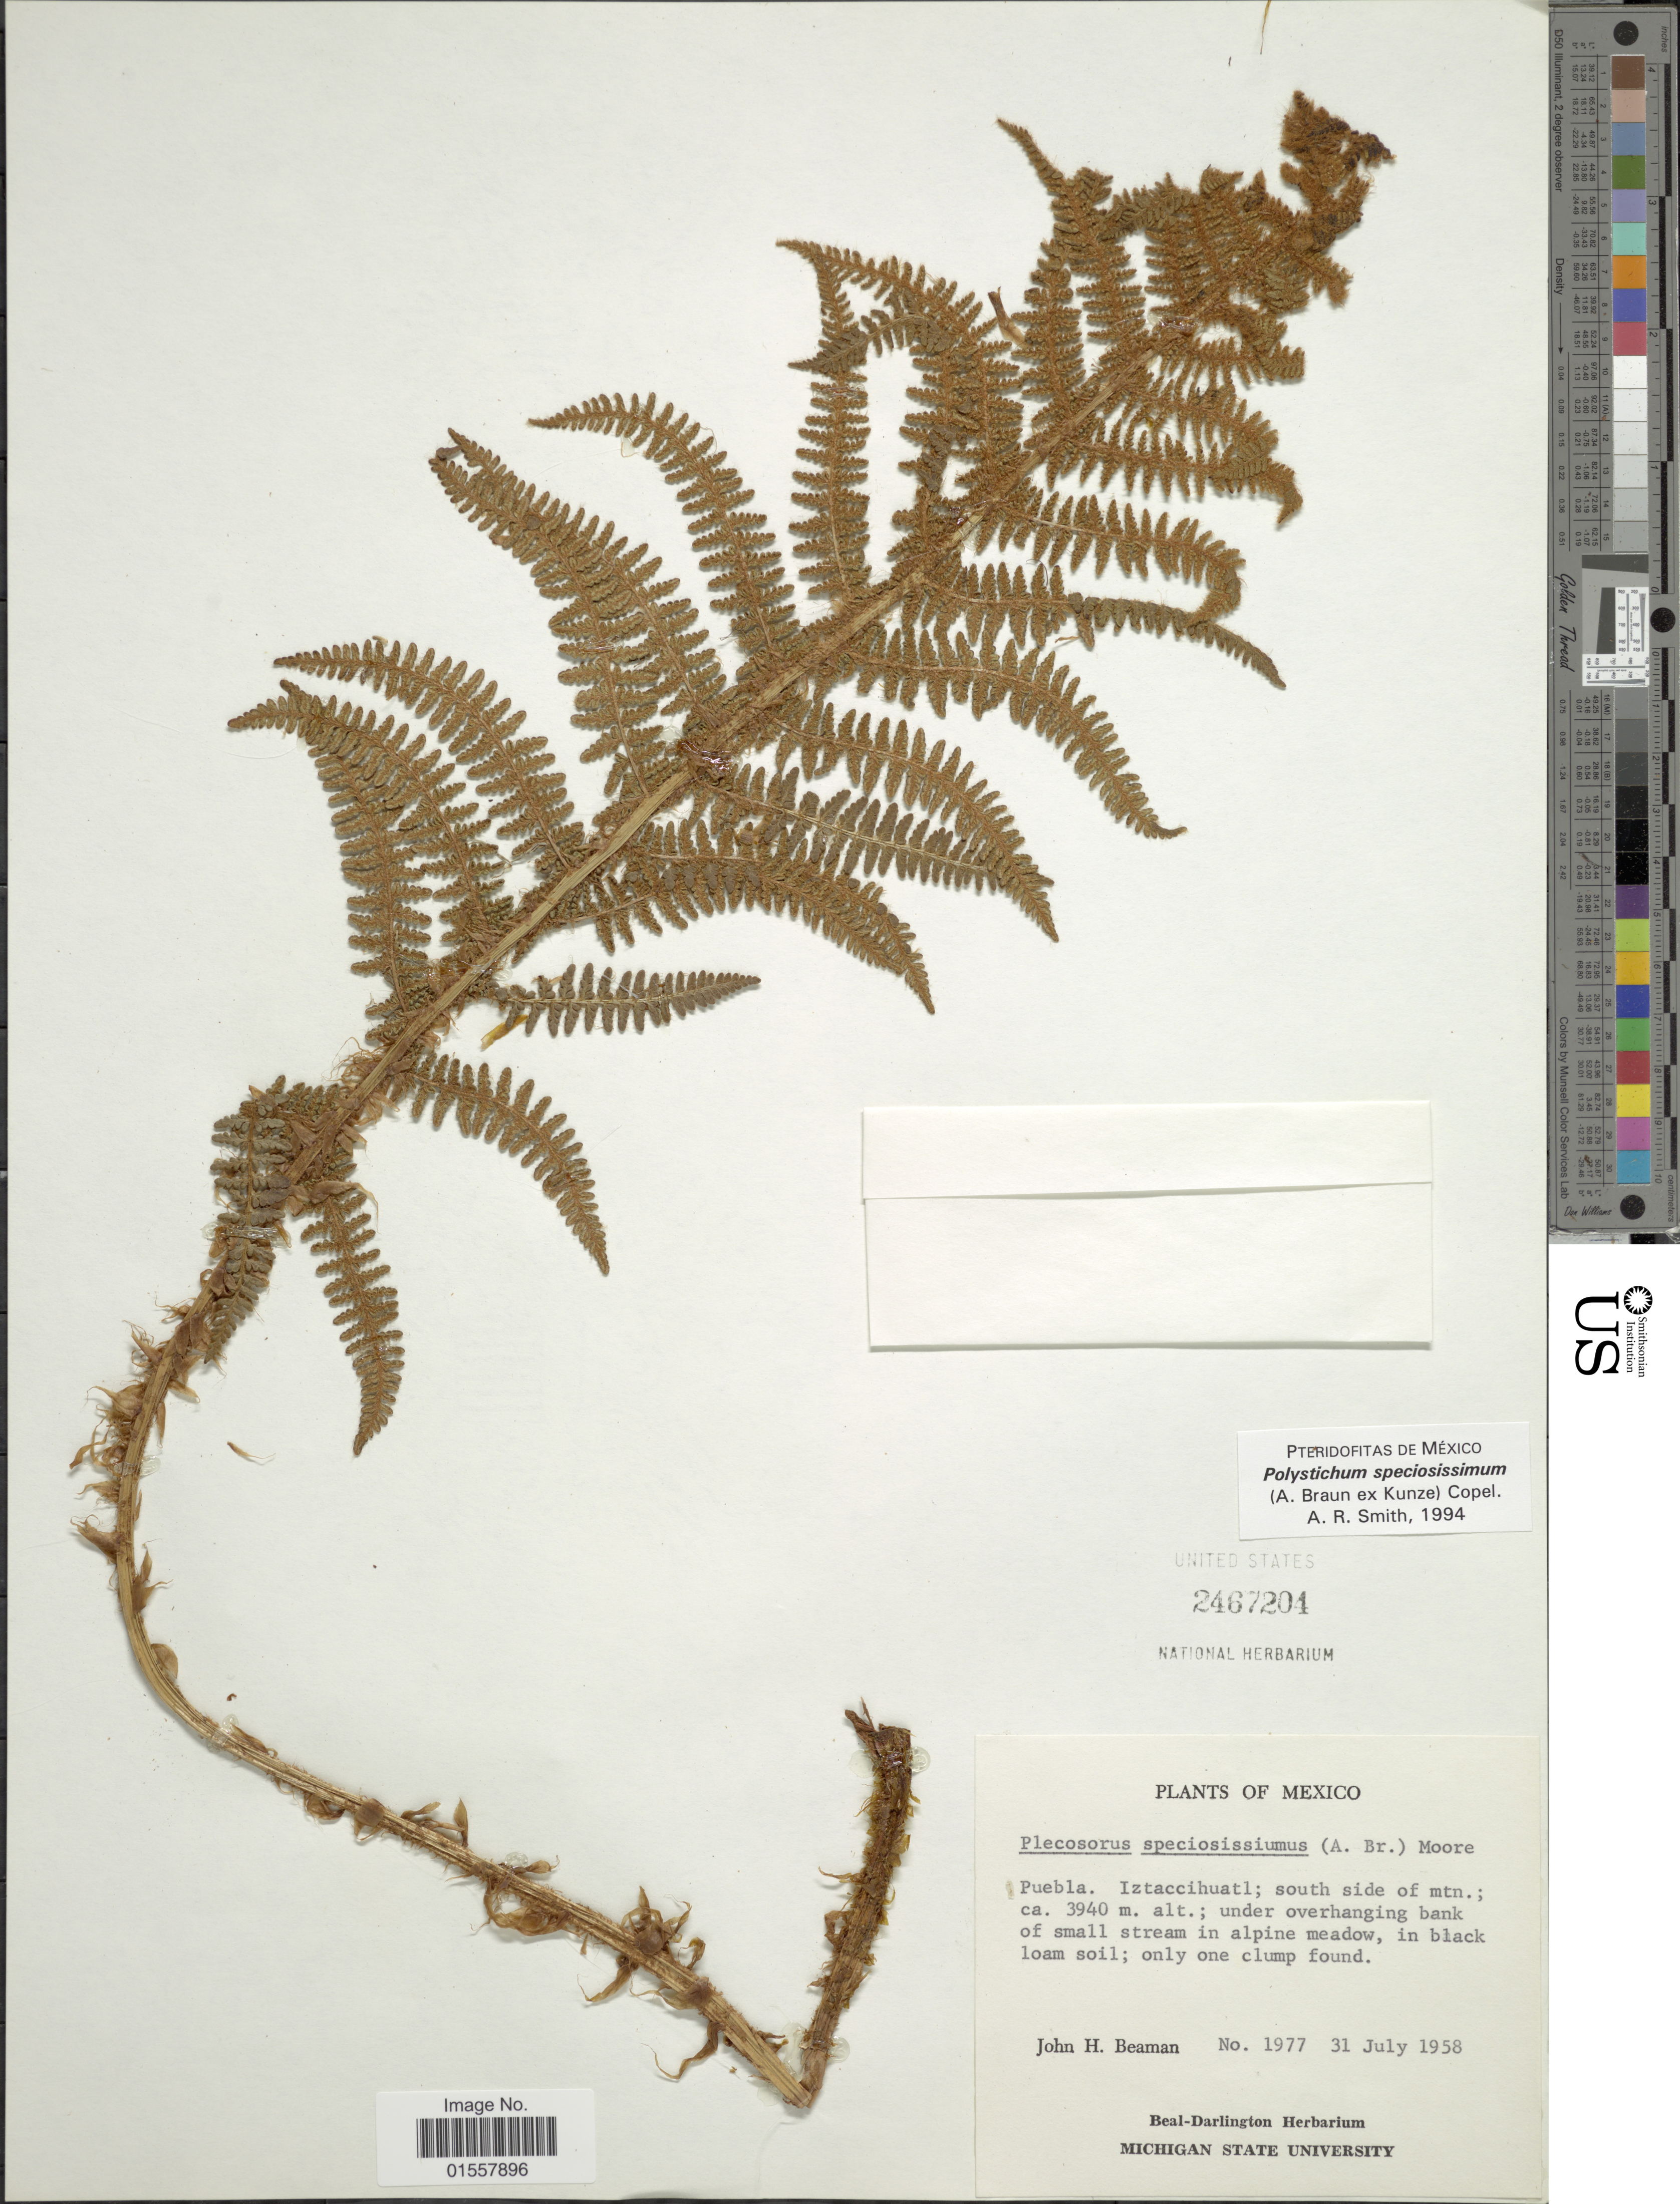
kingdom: Plantae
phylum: Tracheophyta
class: Polypodiopsida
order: Polypodiales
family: Dryopteridaceae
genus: Polystichum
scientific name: Polystichum speciosissimum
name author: (A. Braun ex Kunze) Copel.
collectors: J. H. Beaman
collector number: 1977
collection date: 1958-07-31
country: Mexico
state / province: Puebla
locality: Puebla, Iztaccihuatl; south side of mtn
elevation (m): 3940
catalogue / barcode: US 2467204